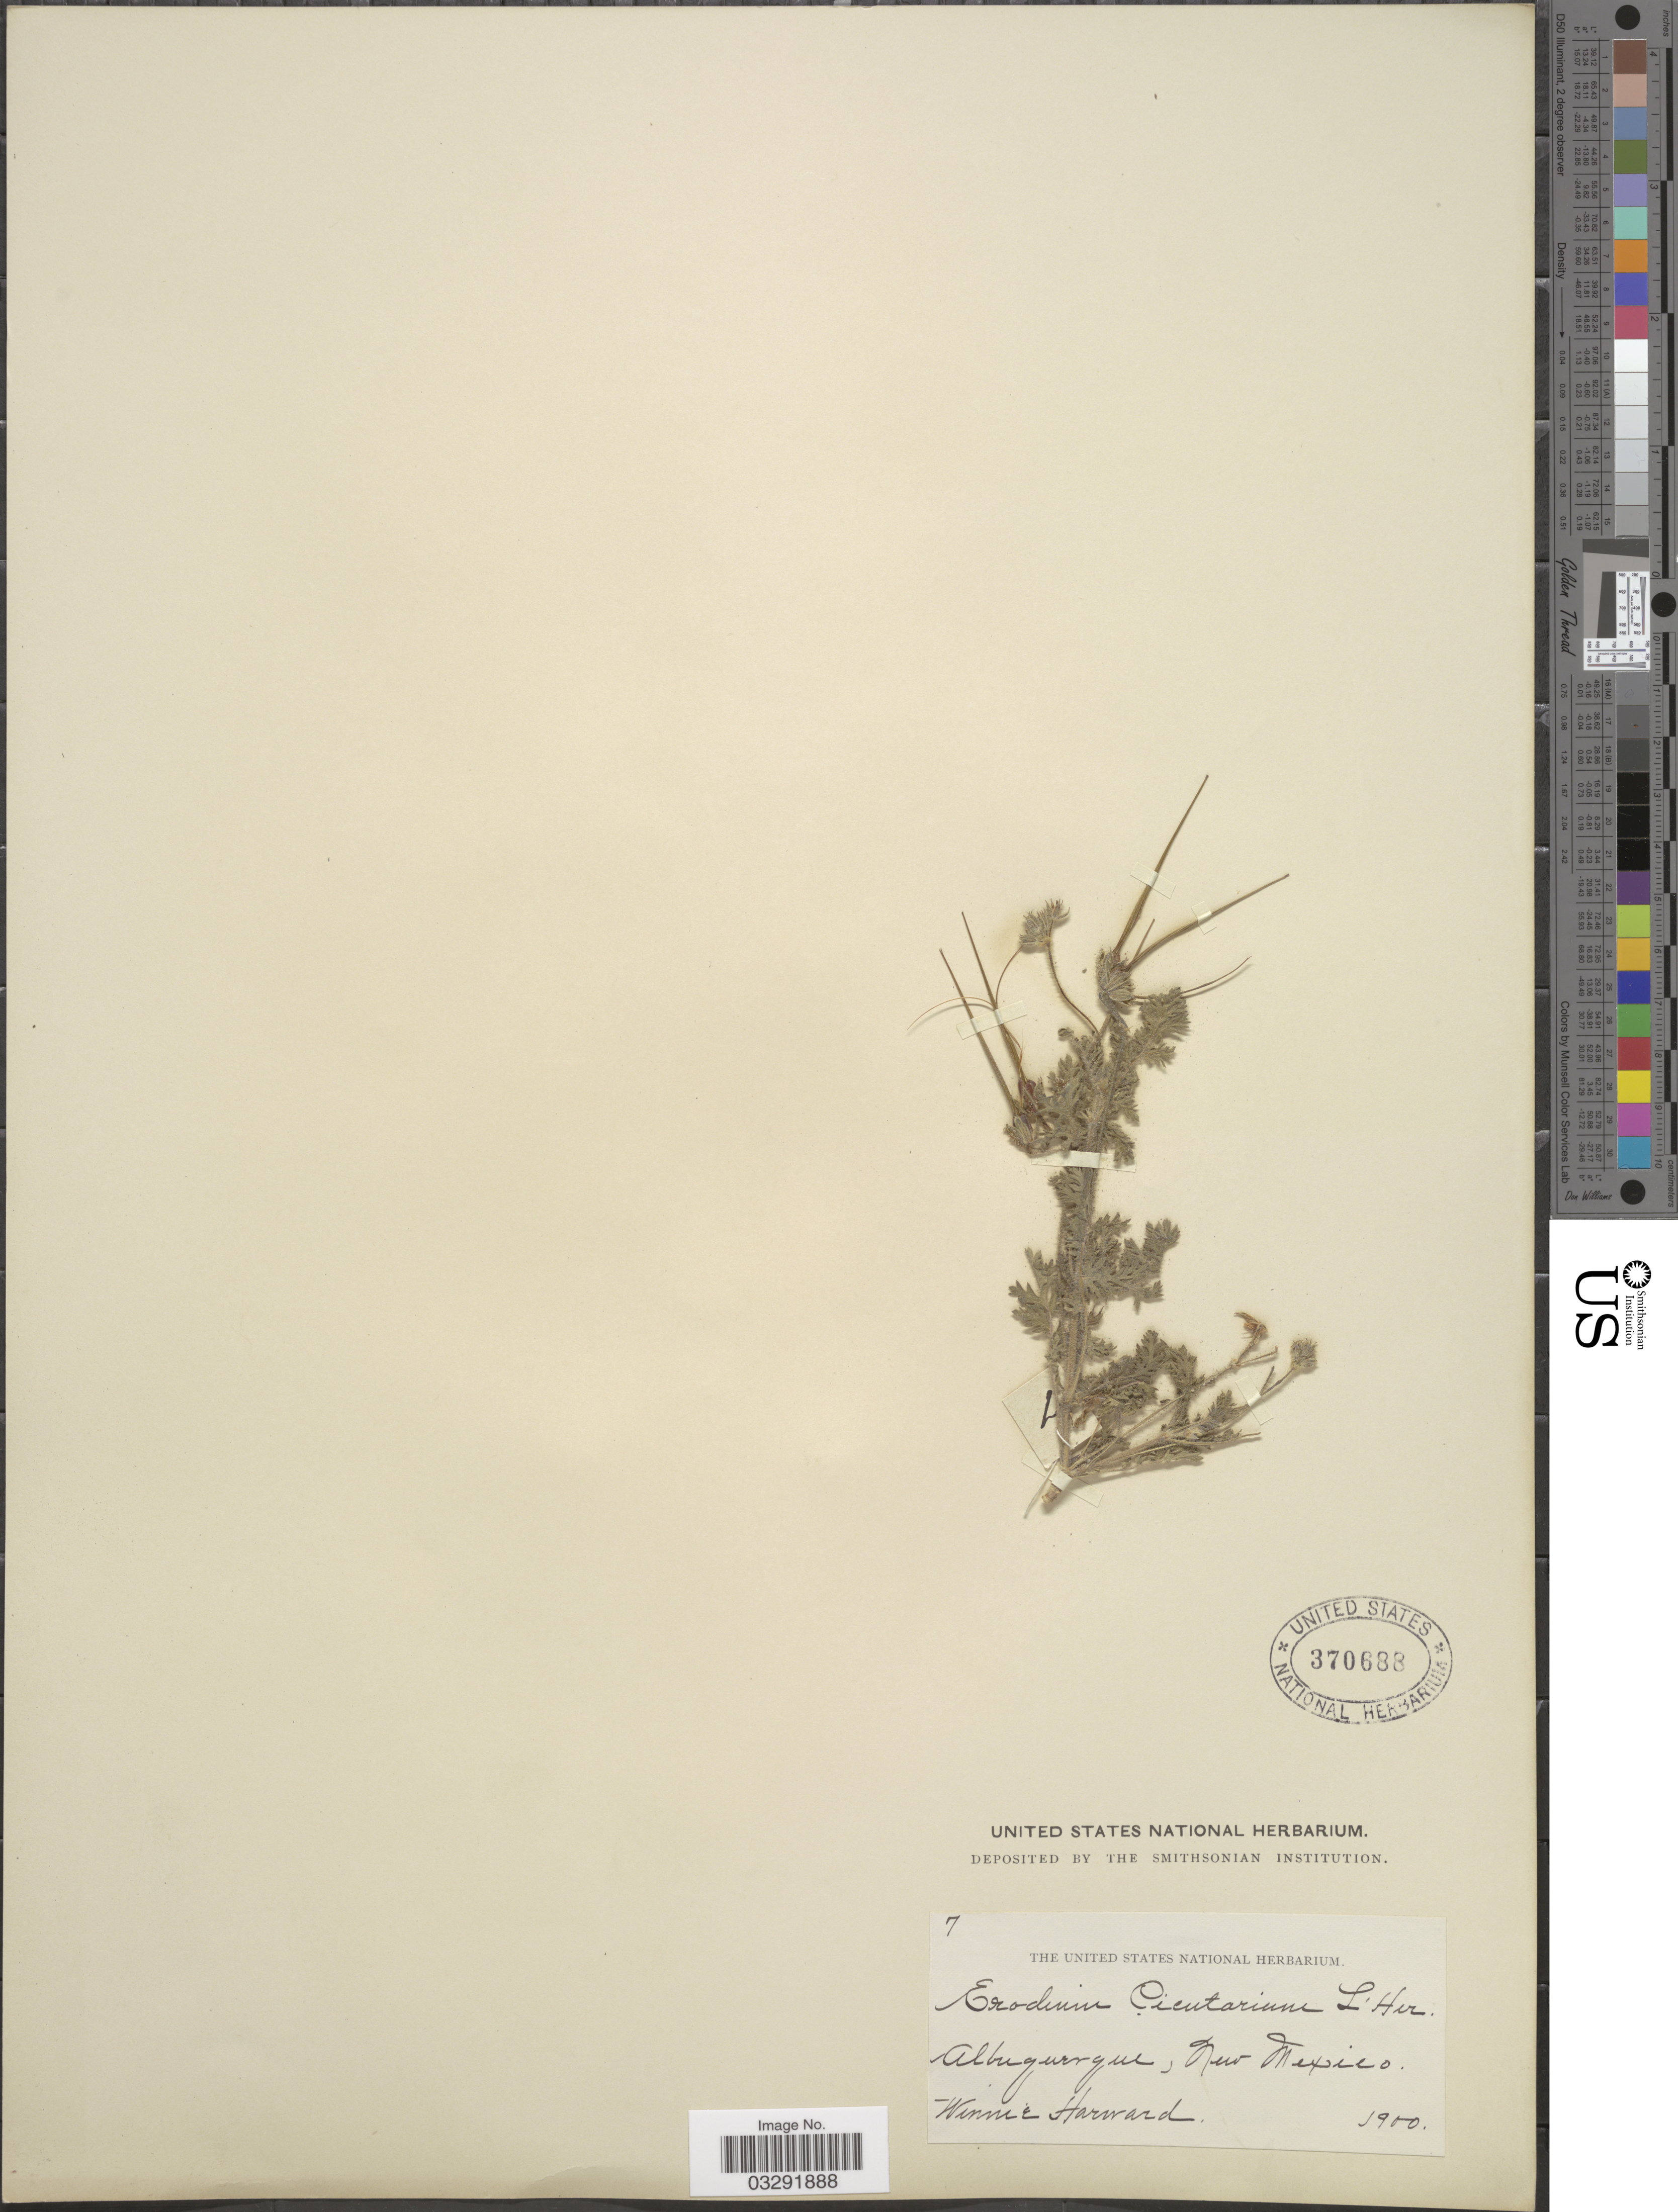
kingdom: Plantae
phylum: Tracheophyta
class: Magnoliopsida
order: Geraniales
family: Geraniaceae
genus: Erodium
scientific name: Erodium cicutarium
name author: (L.) L'Hér.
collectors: W. Harward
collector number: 7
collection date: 1900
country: United States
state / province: New Mexico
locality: Albuquerque.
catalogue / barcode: US 370688